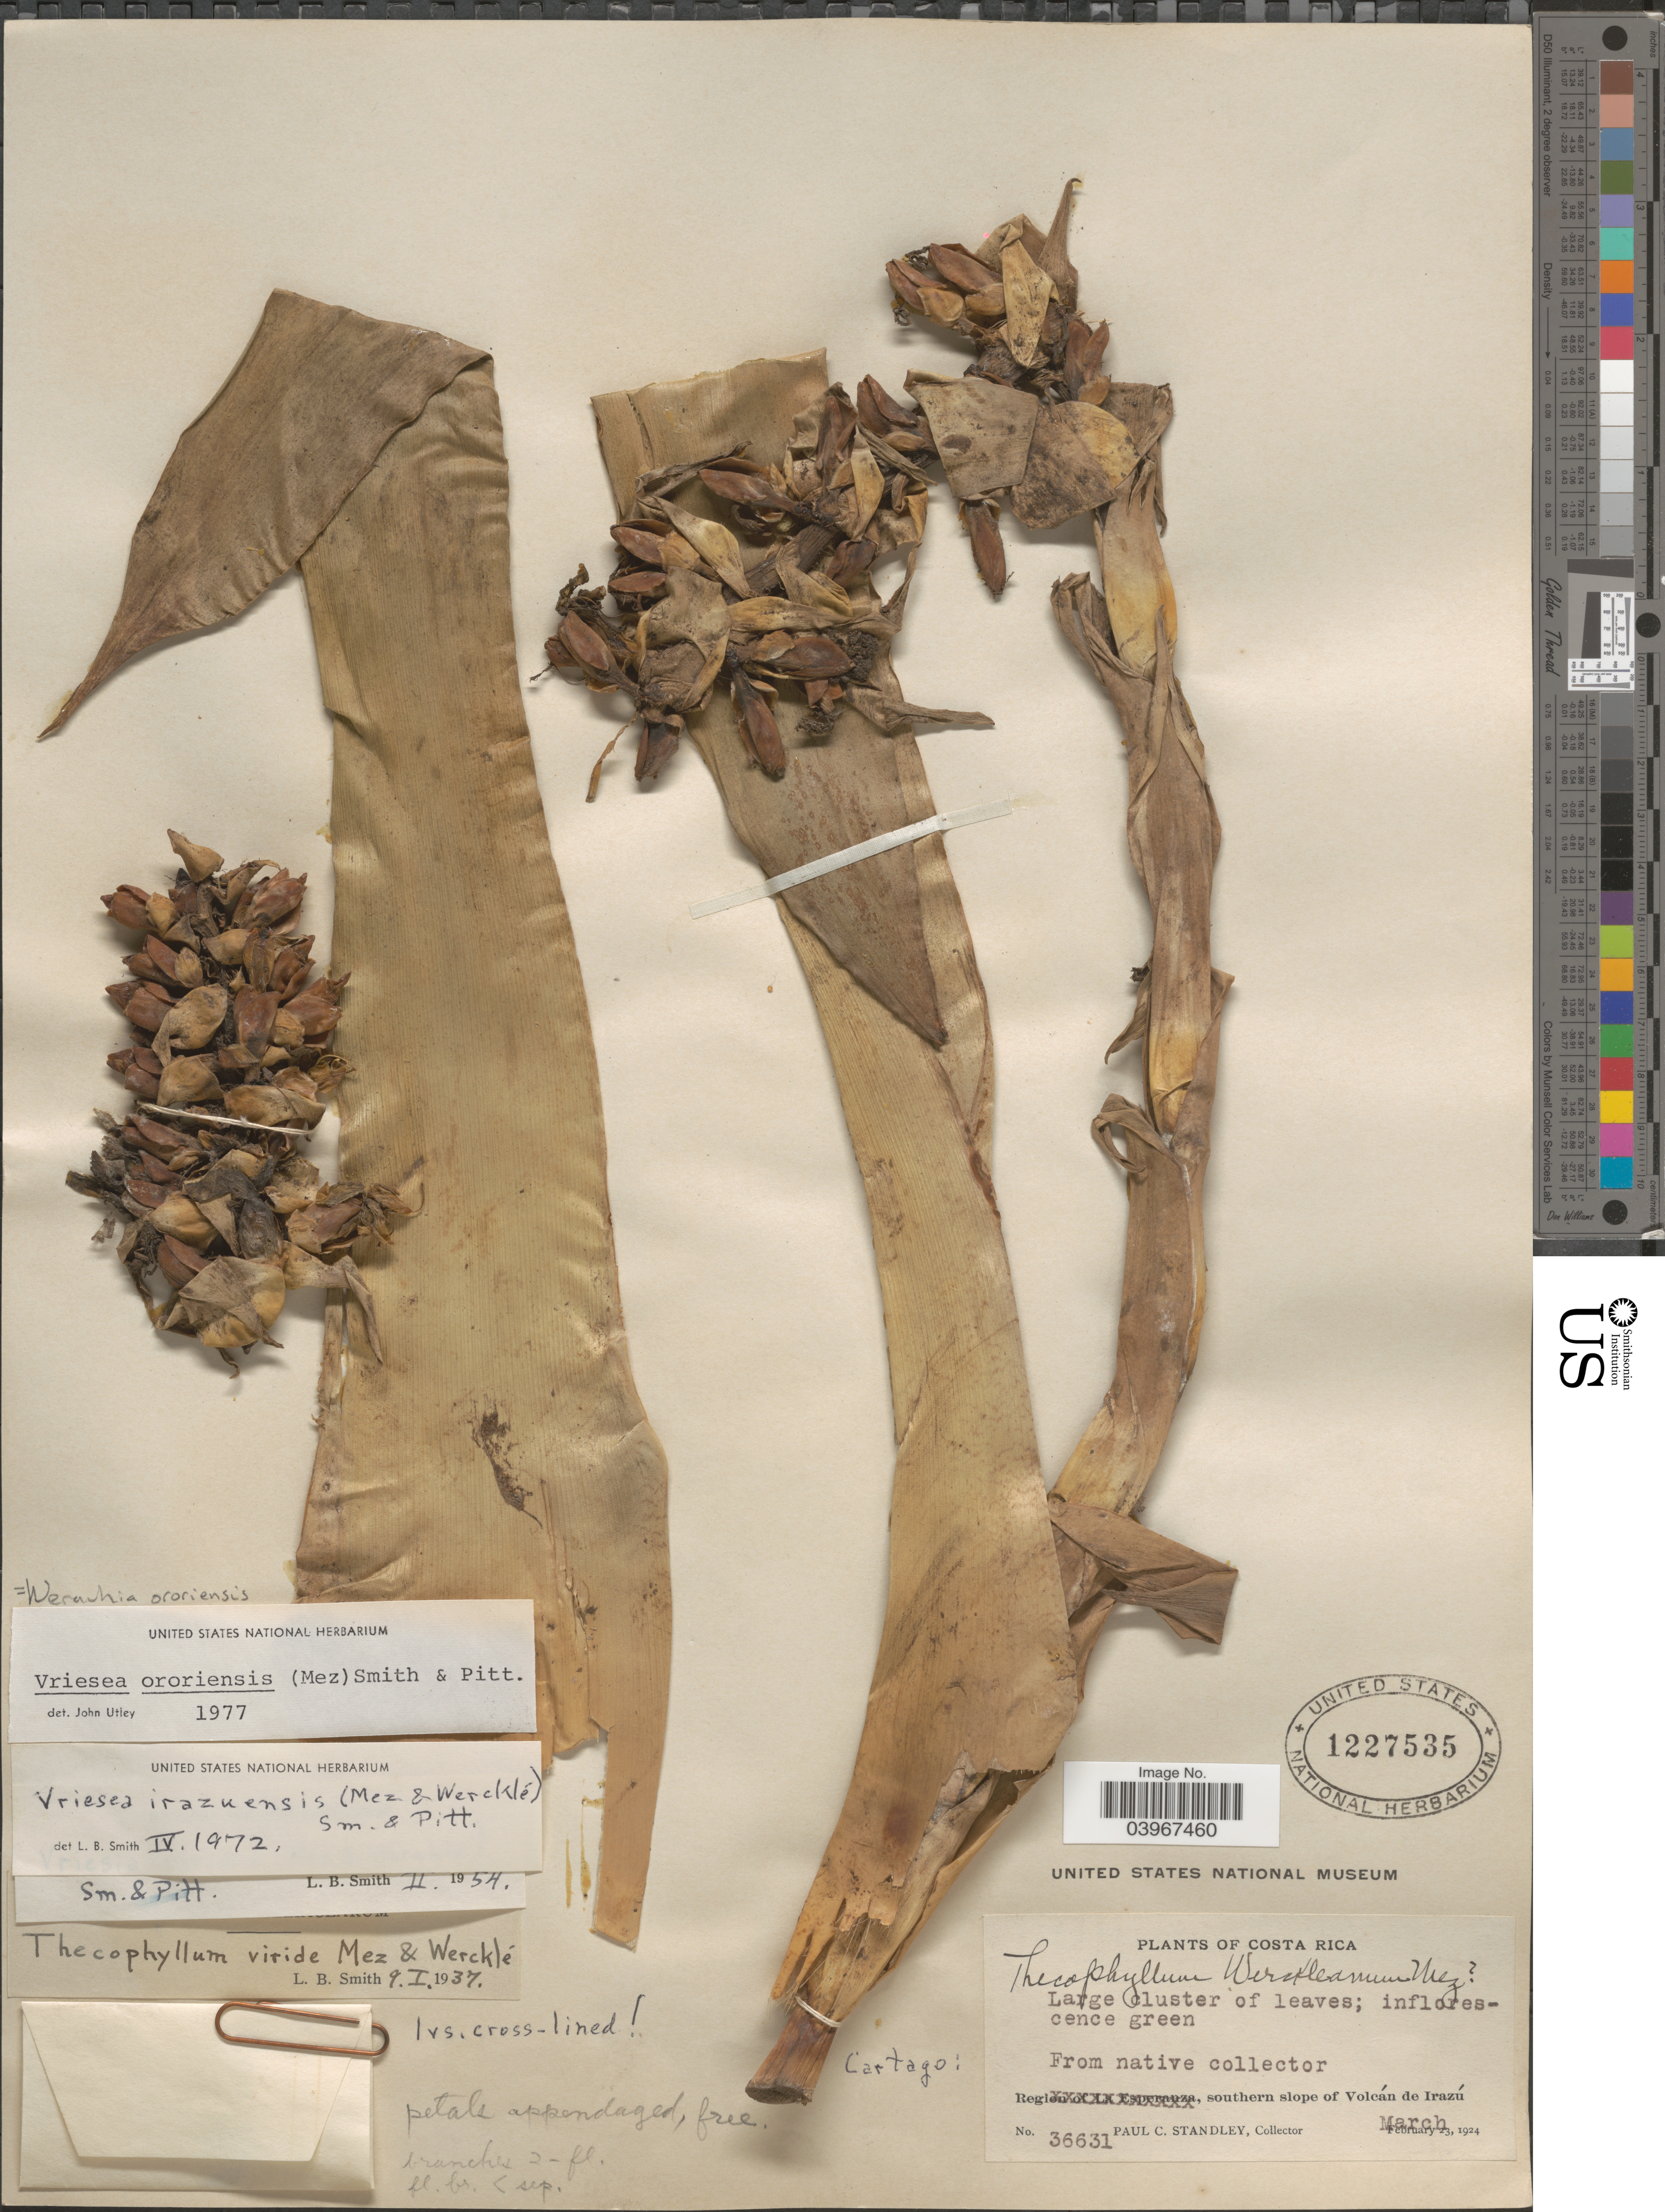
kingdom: Plantae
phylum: Tracheophyta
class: Liliopsida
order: Poales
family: Bromeliaceae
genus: Werauhia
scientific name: Werauhia ororiensis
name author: (Mez) J.R. Grant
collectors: P. C. Standley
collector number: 36631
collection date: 1924-03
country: Costa Rica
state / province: Cartago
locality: Southern slope of Volcán de Irazú.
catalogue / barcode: US 1227535